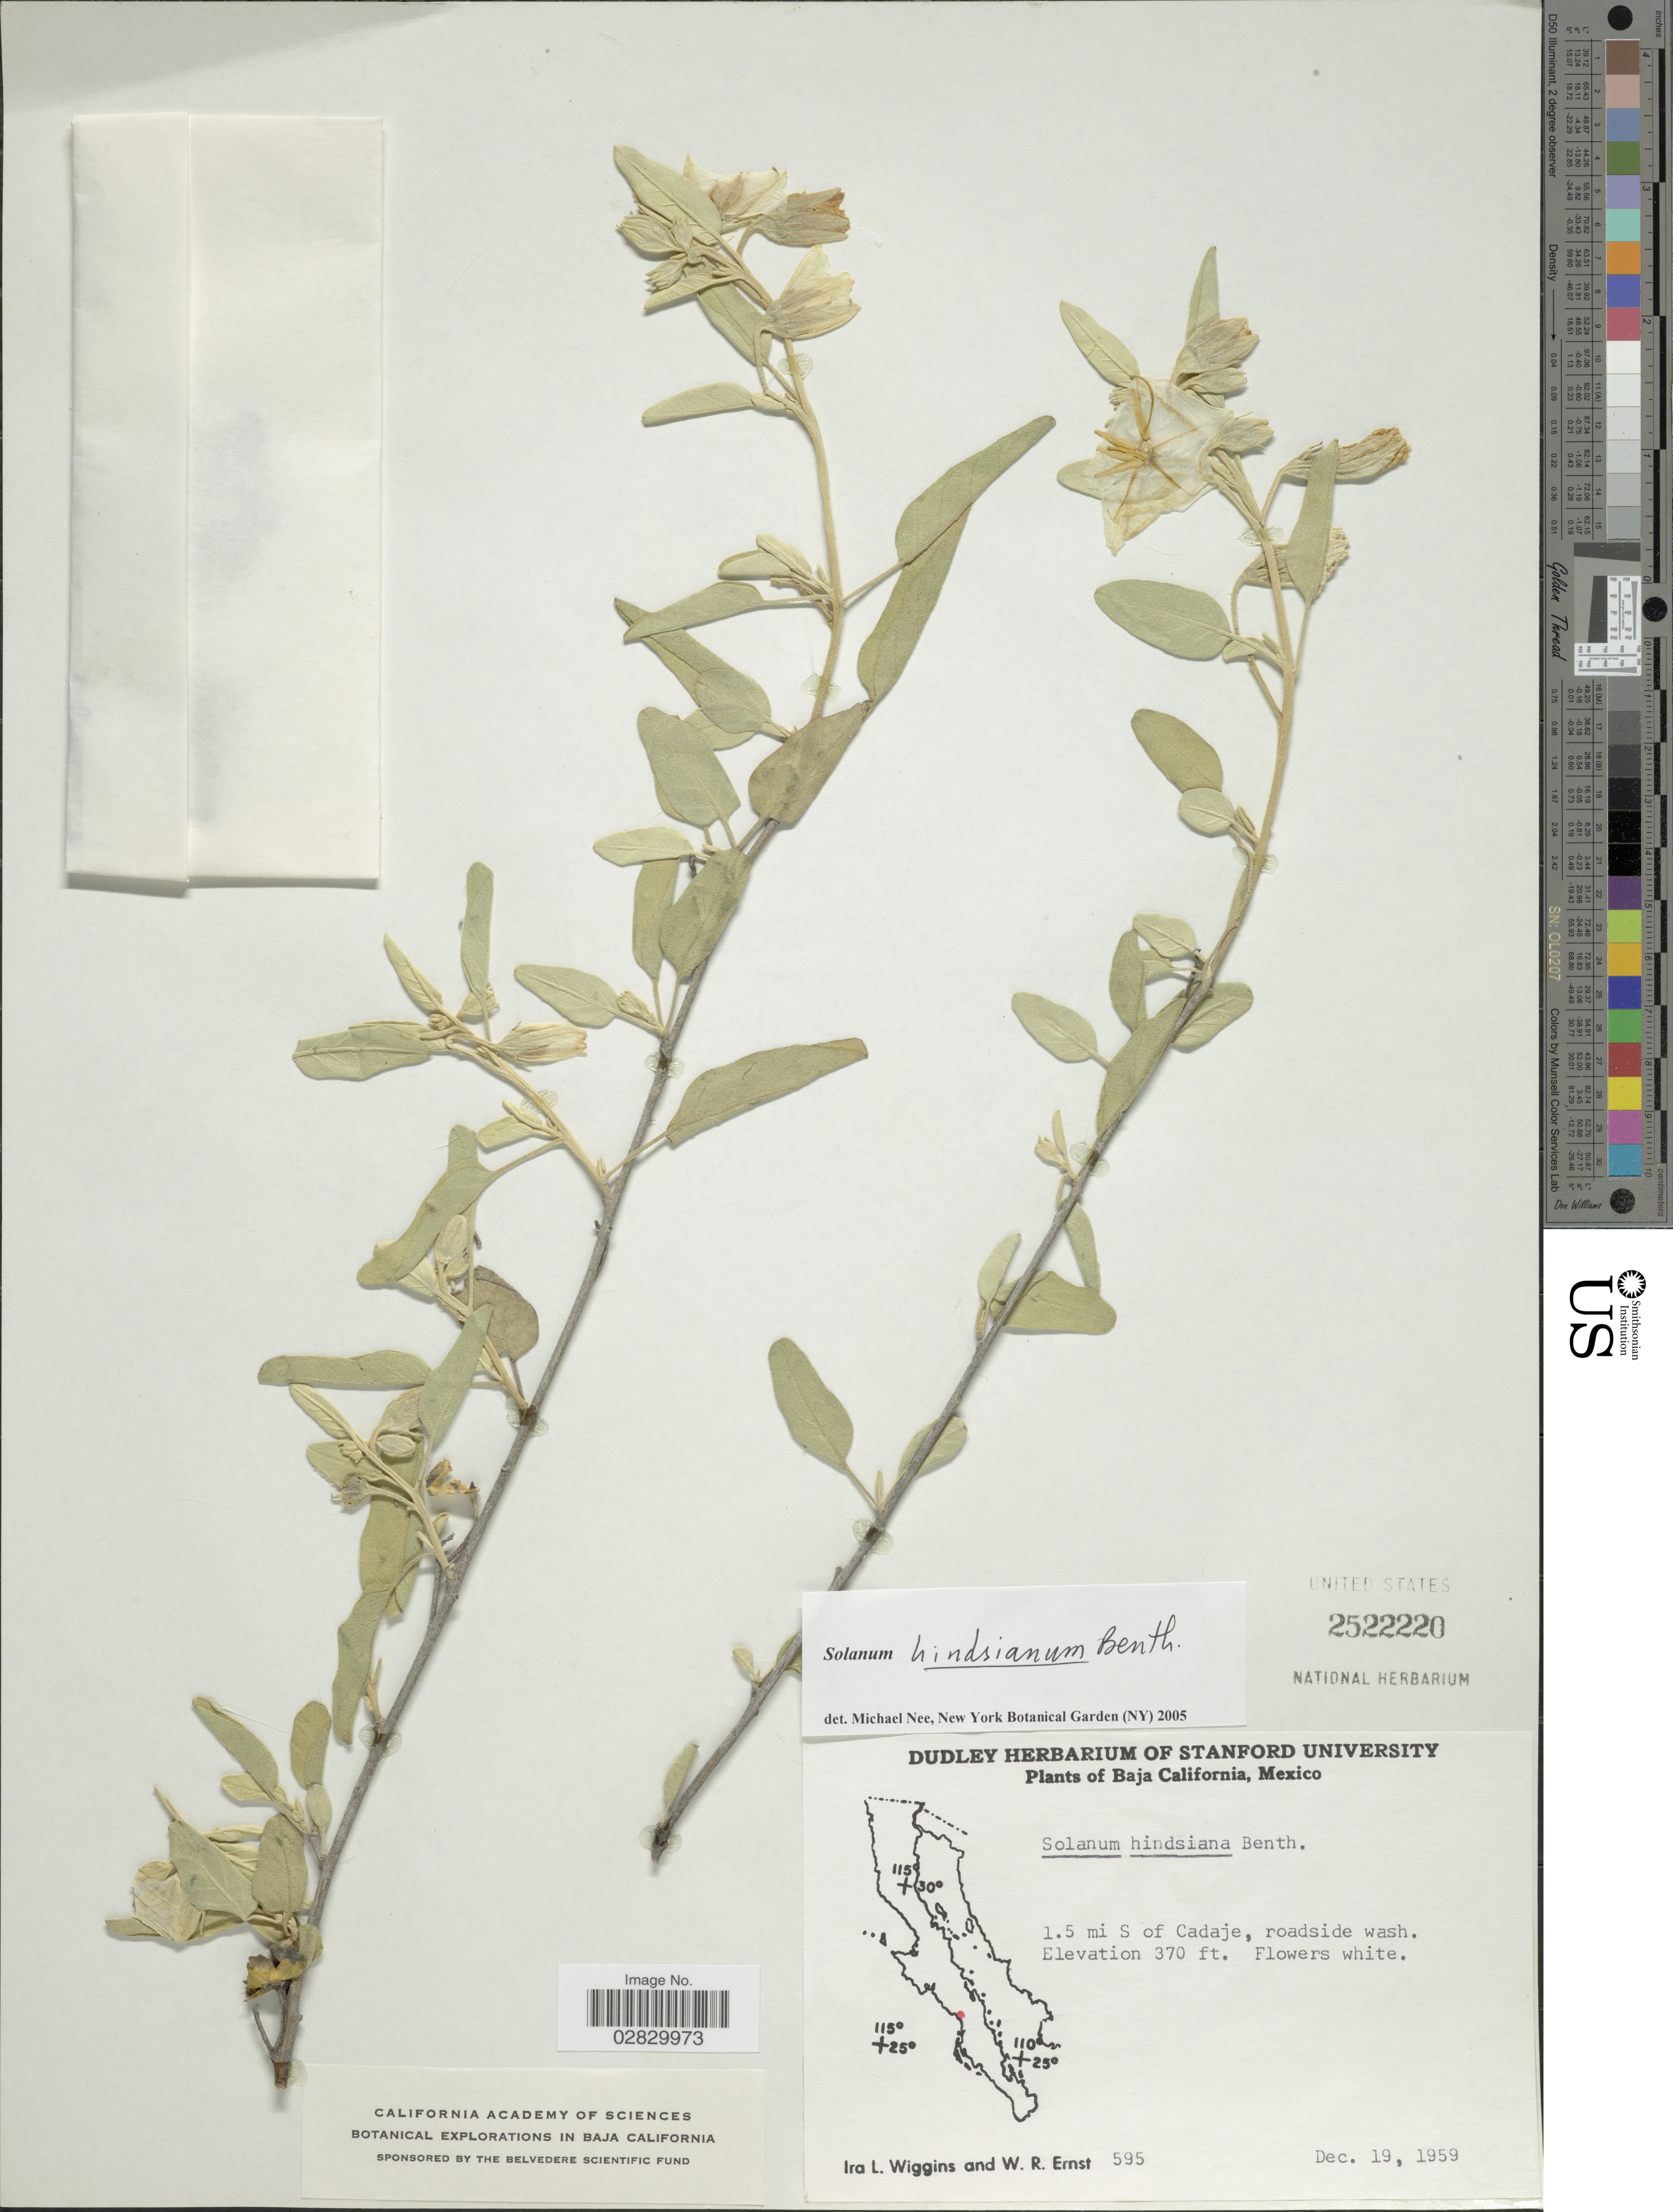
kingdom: Plantae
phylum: Tracheophyta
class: Magnoliopsida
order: Solanales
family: Solanaceae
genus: Solanum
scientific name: Solanum hindsianum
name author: Benth.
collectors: I. L. Wiggins & W. R. Ernst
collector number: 595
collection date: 1959-12-19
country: Mexico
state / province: Baja California Sur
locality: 1.5 mi S of Cadaje.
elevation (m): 113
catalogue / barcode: US 2522220